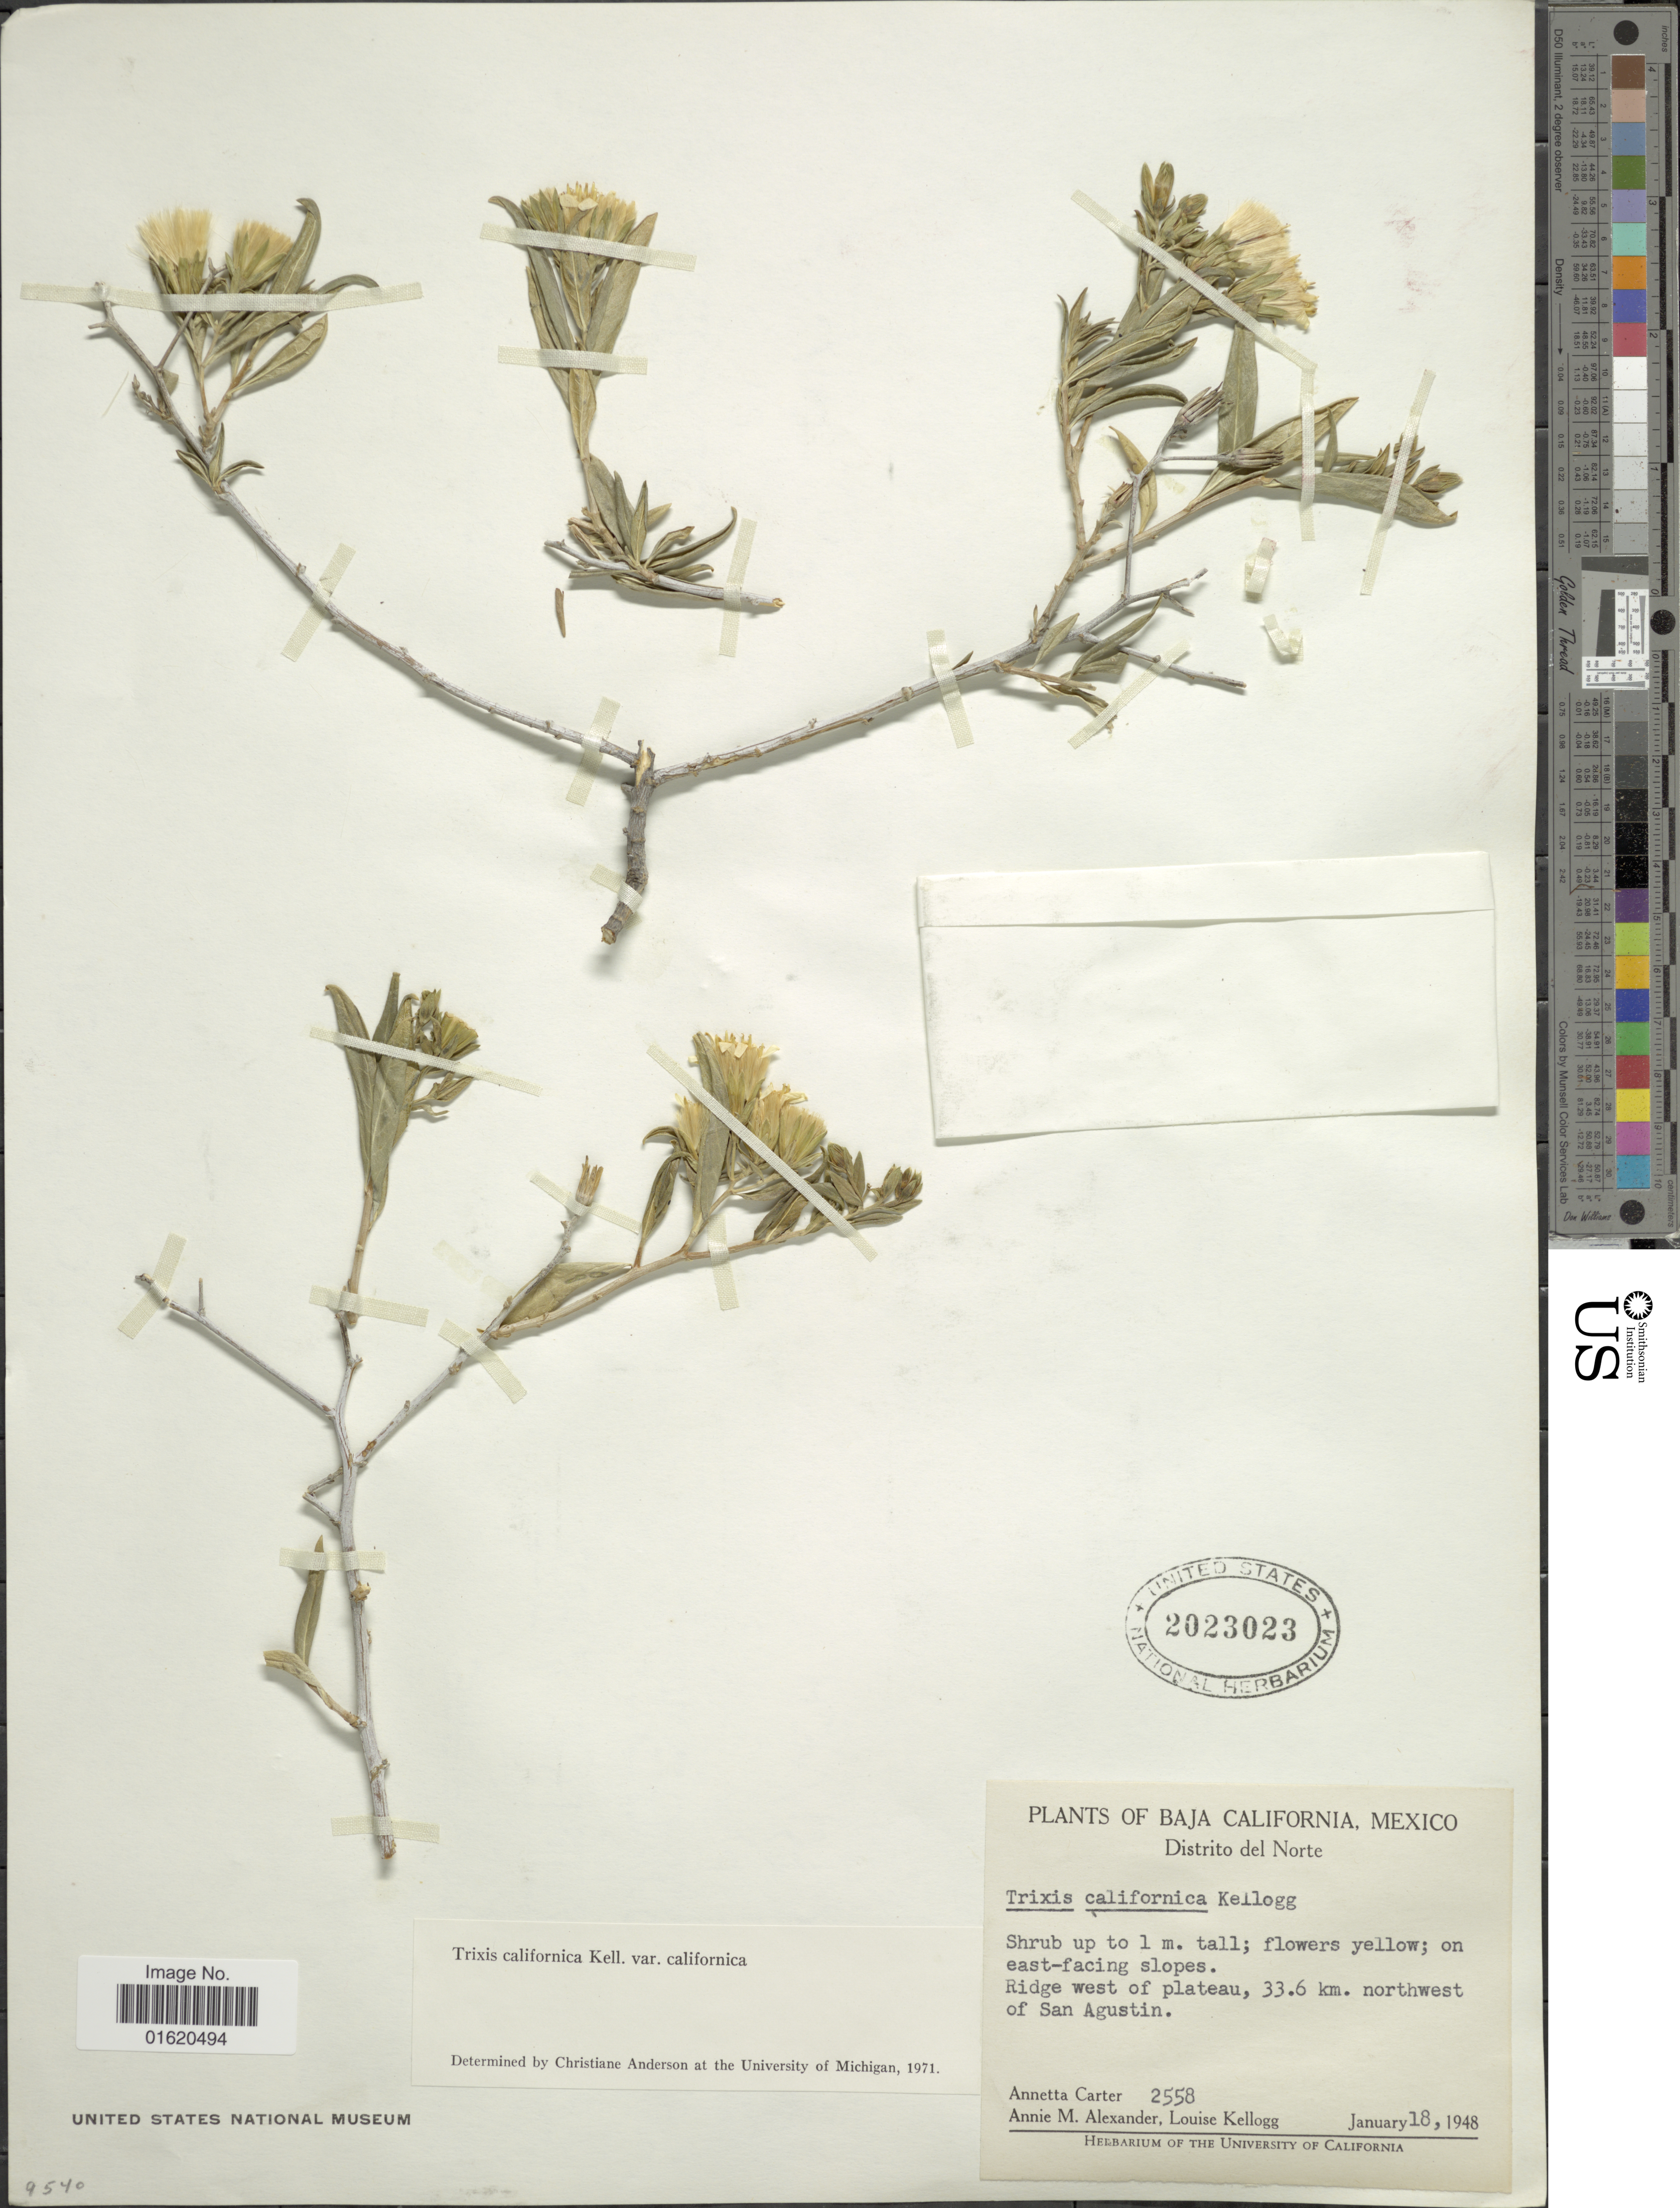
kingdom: Plantae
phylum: Tracheophyta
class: Magnoliopsida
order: Asterales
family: Asteraceae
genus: Trixis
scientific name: Trixis californica var. californica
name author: Kellogg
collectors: A. Carter, A. M. Alexander & L. Kellog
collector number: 2558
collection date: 1948-01-18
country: Mexico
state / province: Baja California Norte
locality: Distrito del Norte, Ridge west of plateau, 33.6 km. northwest of San Agustin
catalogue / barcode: US 2023023